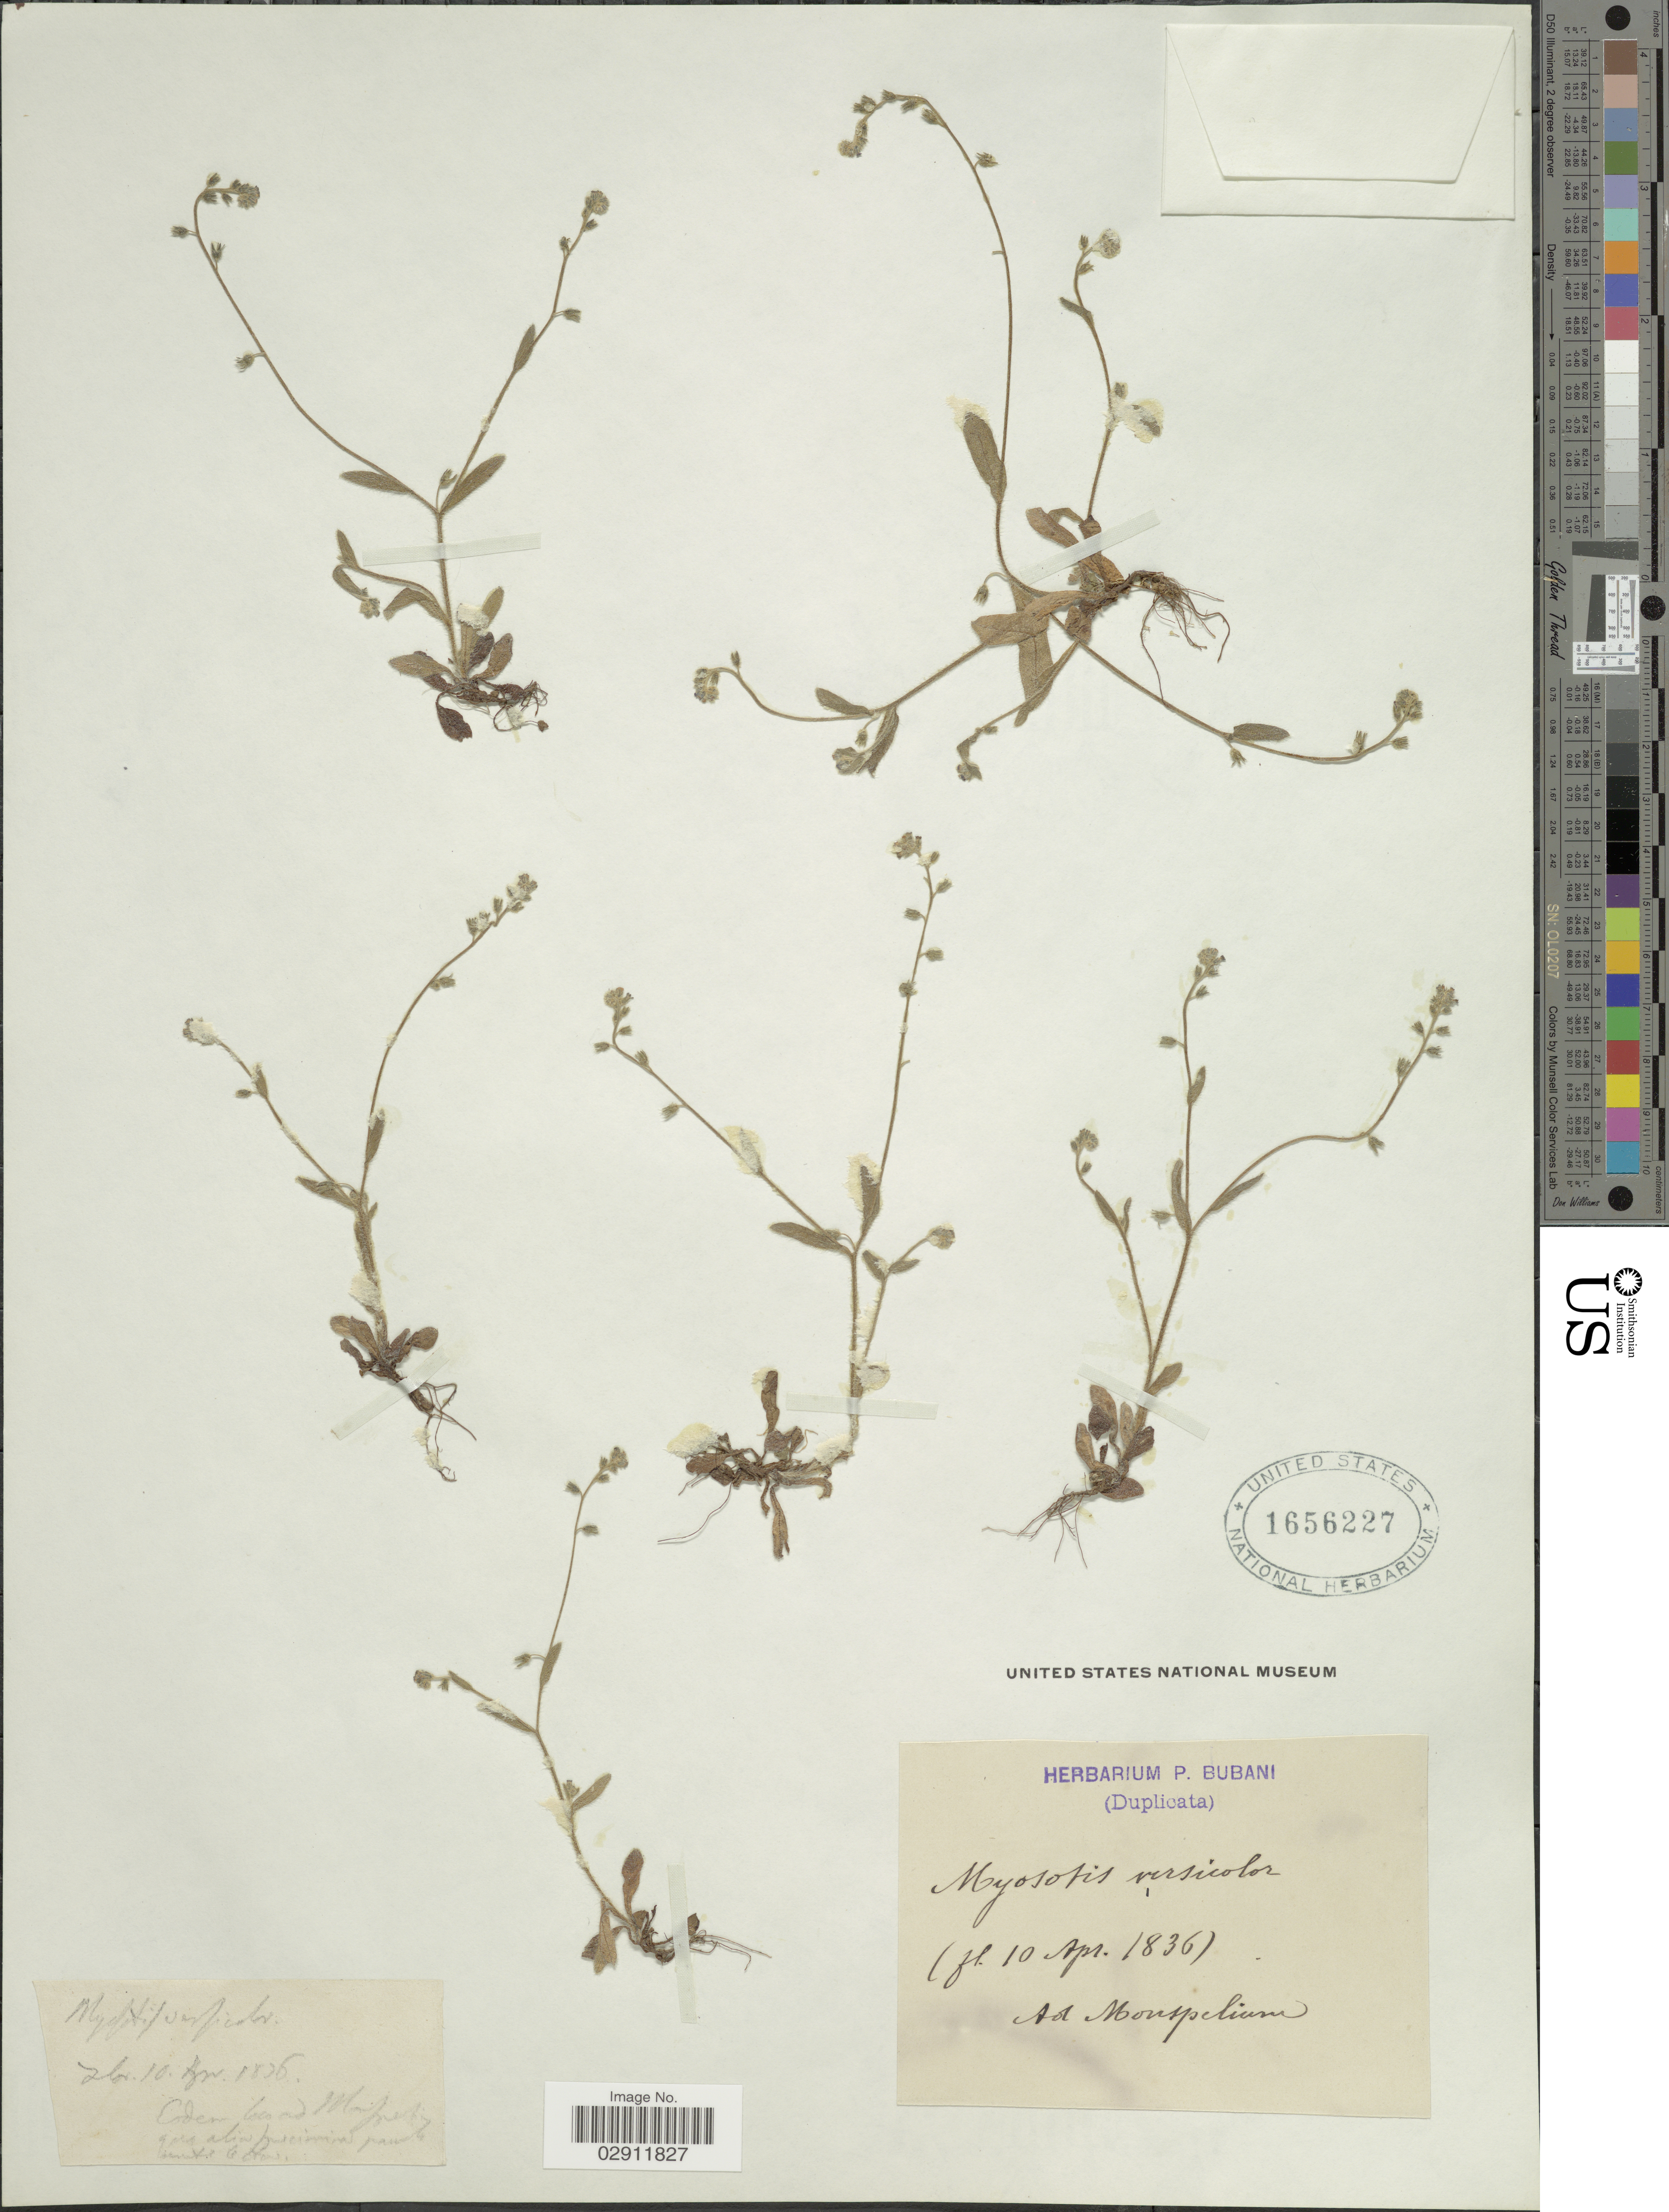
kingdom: Plantae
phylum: Tracheophyta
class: Magnoliopsida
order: Boraginales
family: Boraginaceae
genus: Myosotis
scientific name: Myosotis versicolor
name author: Sm.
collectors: P. Bubani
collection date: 1836-04-10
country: France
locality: Ad Montpelium.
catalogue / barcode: US 1656227